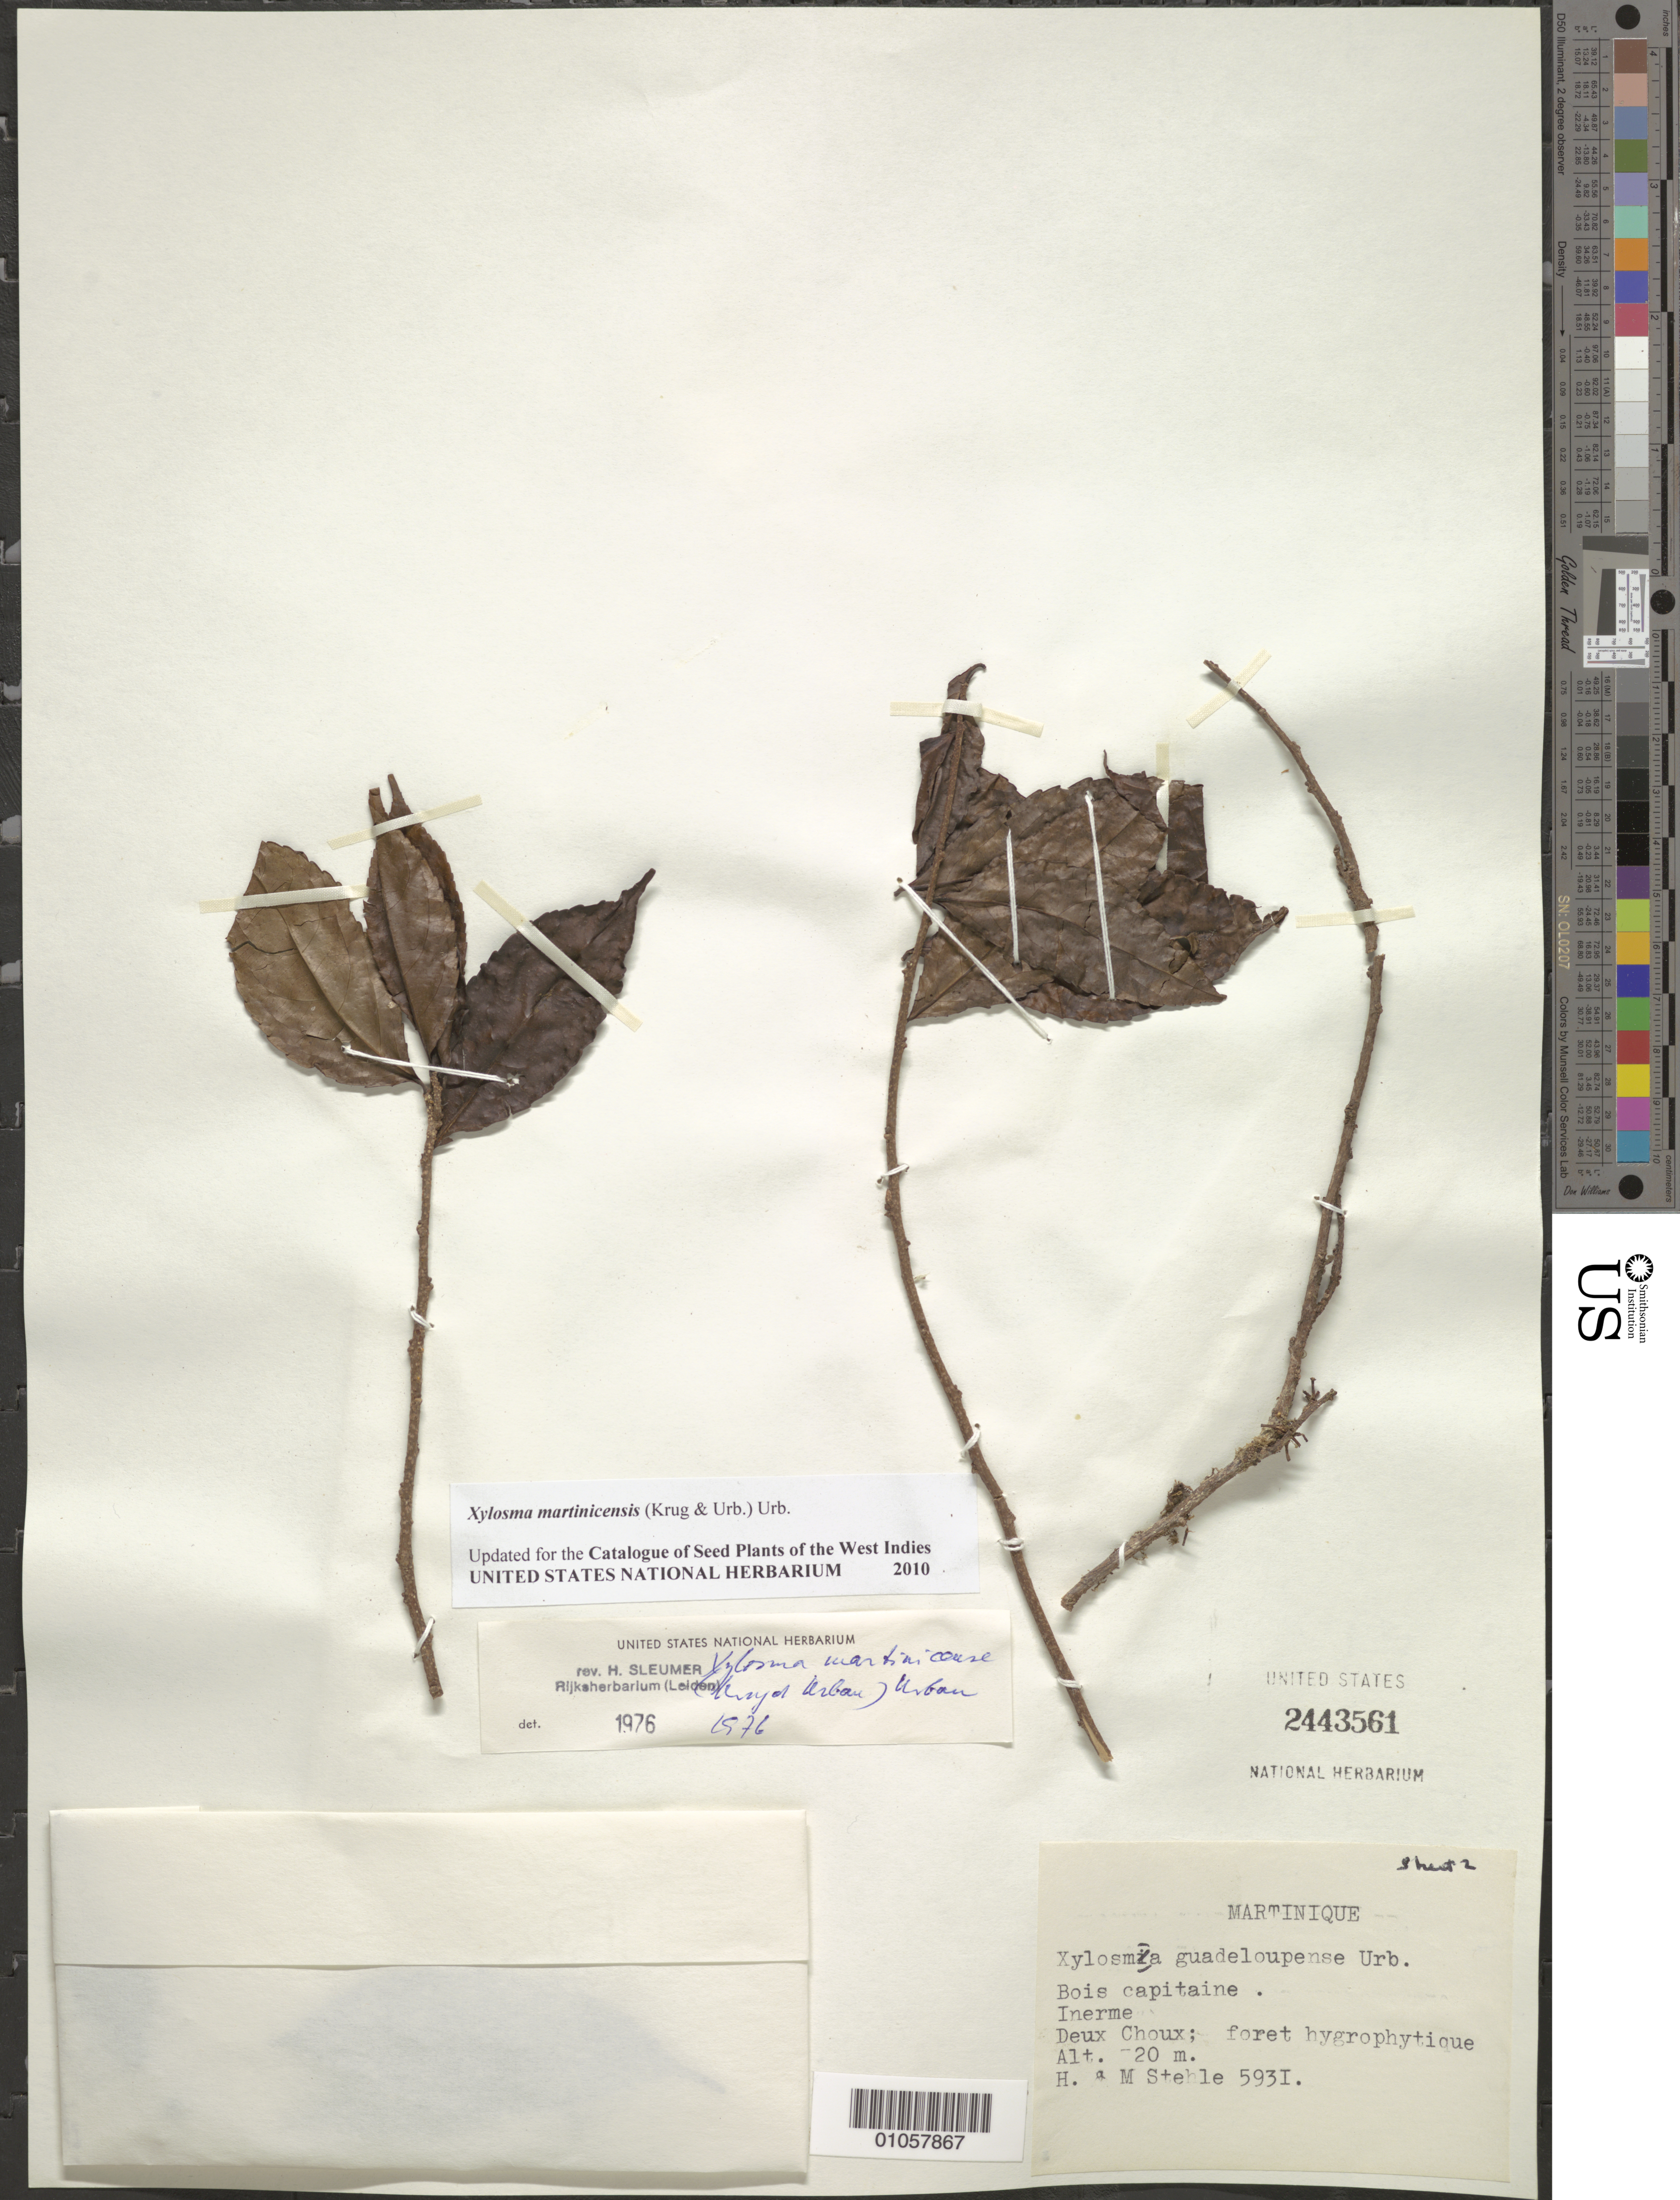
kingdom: Plantae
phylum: Tracheophyta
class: Magnoliopsida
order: Malpighiales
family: Salicaceae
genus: Xylosma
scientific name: Xylosma martinicense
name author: (Krug & Urb.) Urb.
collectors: H. Stehlé & M. Stehlé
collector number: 5931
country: Martinique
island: Martinique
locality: Deux-Choux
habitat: Forêt hygrophytique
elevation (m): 720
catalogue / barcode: US 2443561